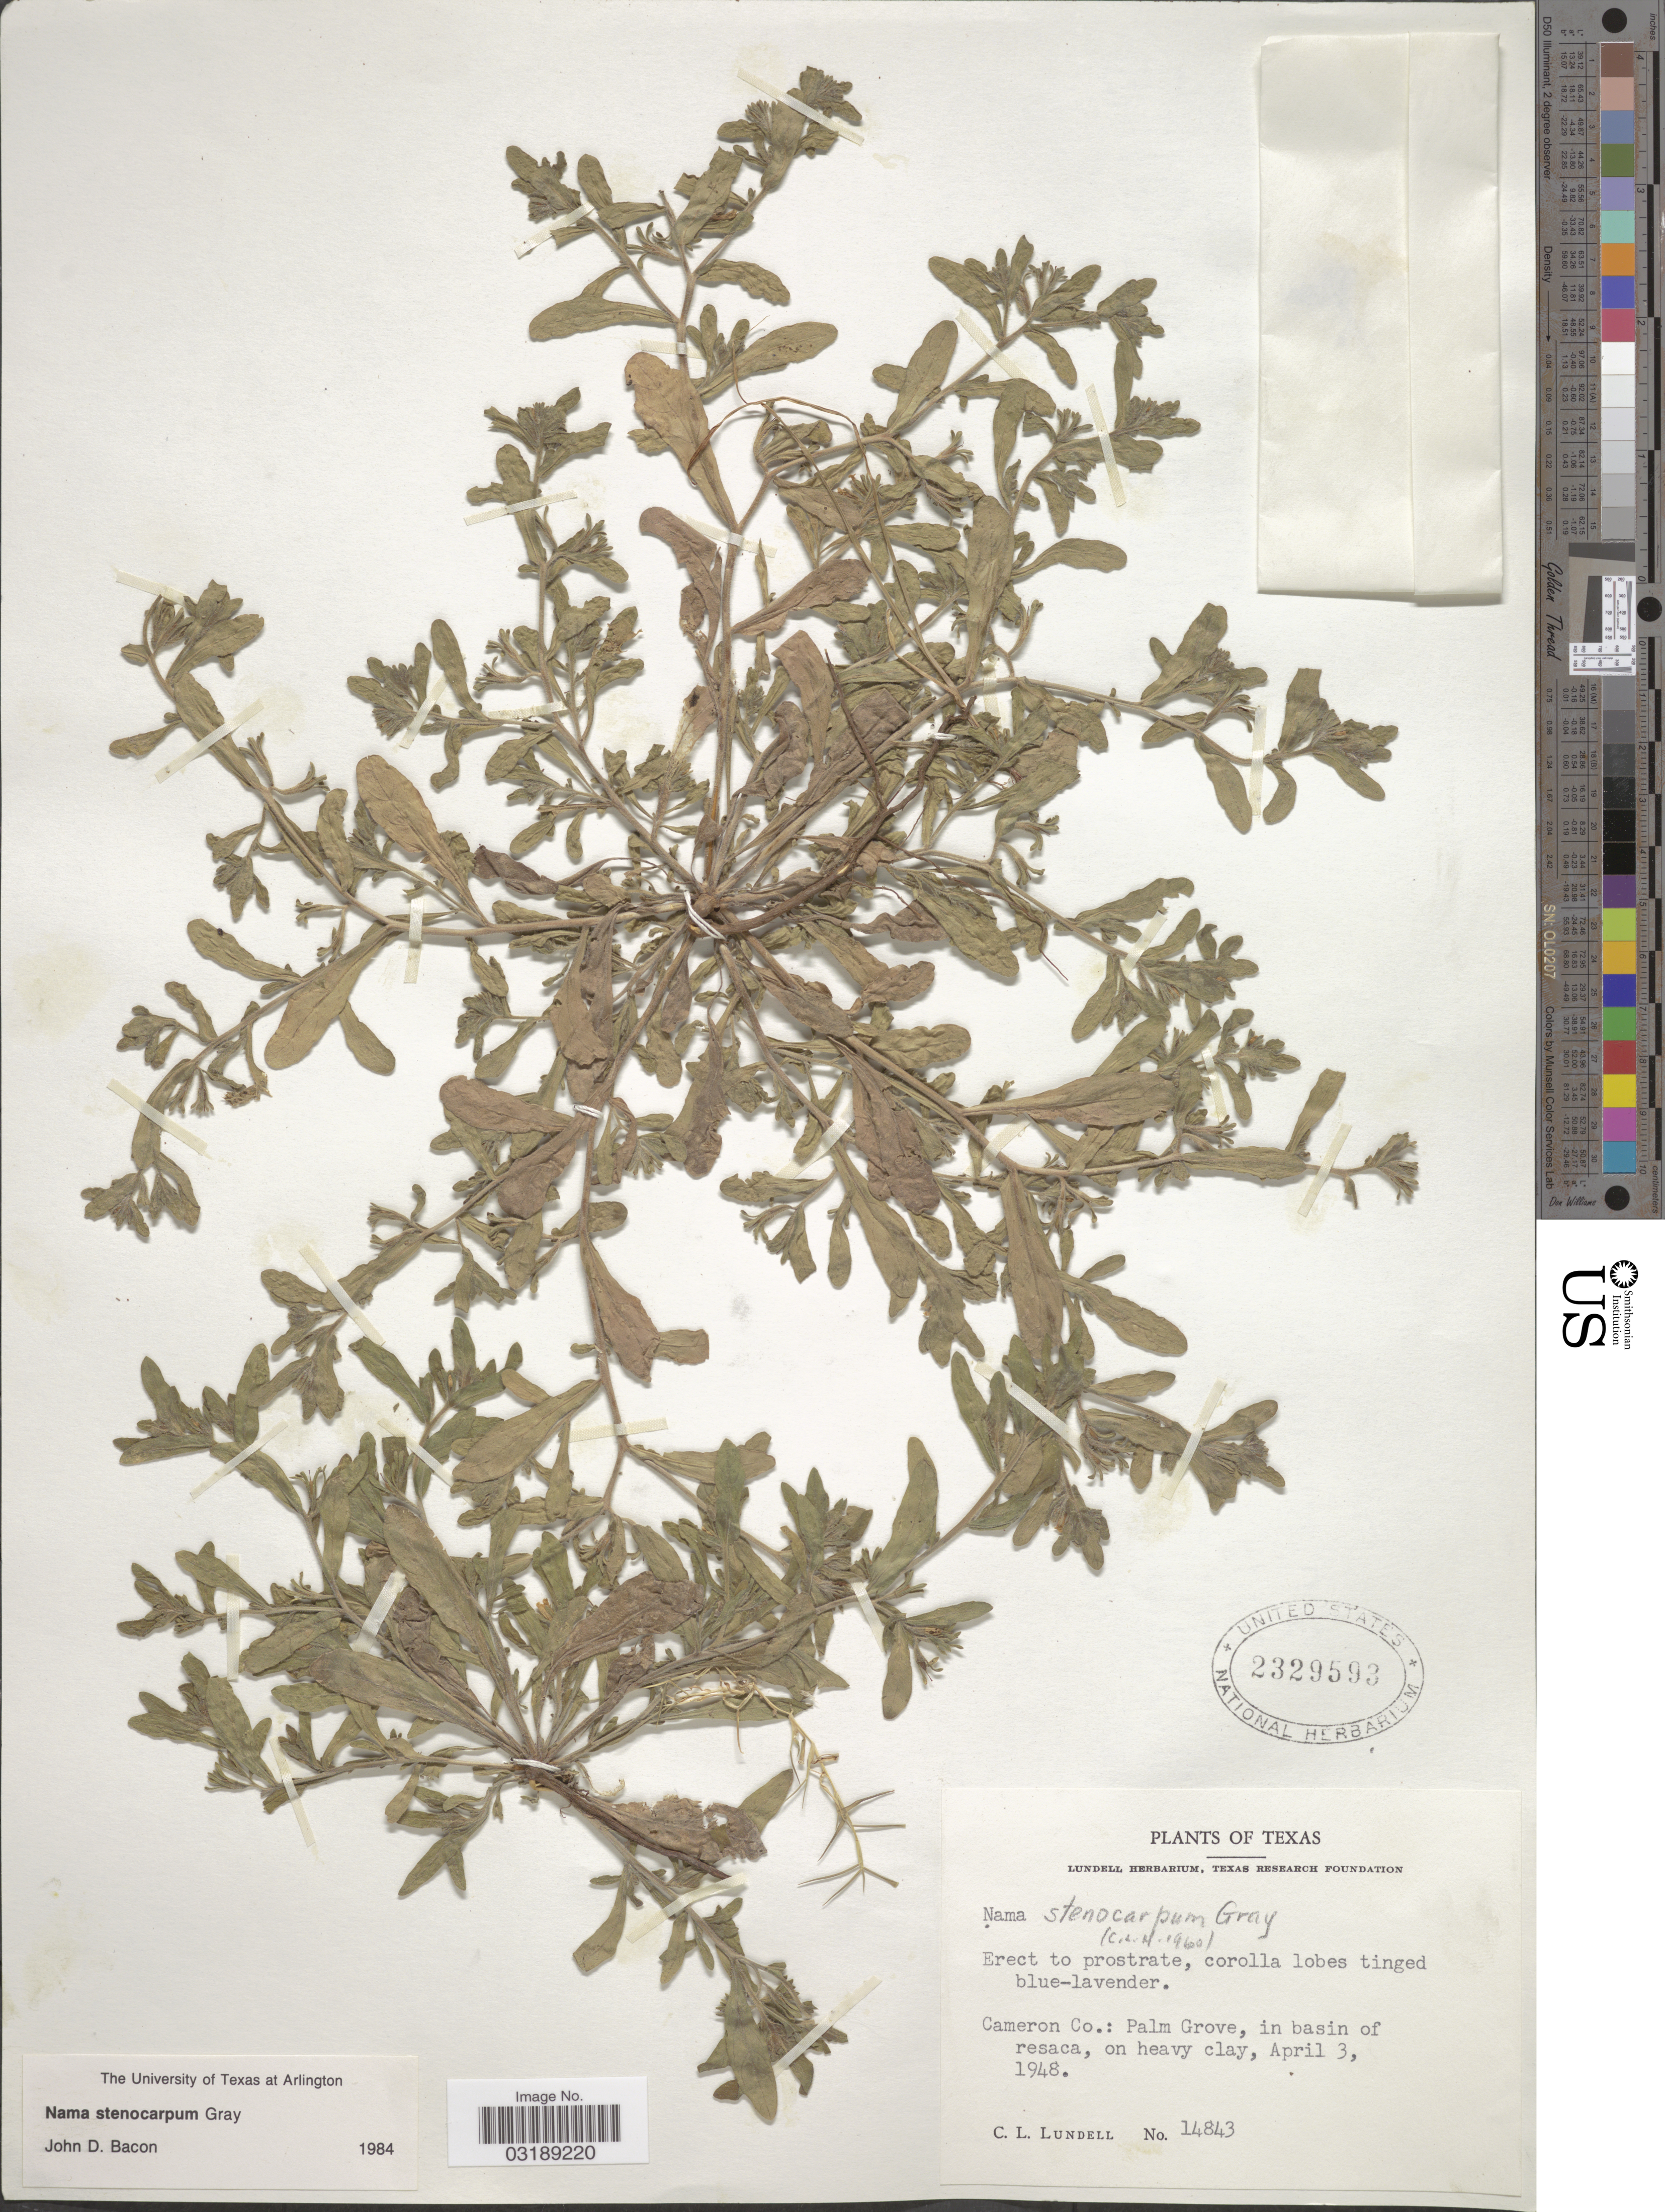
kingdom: Plantae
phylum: Tracheophyta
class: Magnoliopsida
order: Boraginales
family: Namaceae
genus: Nama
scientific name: Nama stenocarpum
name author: A. Gray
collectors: C. L. Lundell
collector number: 14843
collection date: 1948-04-03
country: United States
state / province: Texas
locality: Cameron Co.: Palm Grove, in basin of resaca, on heavy clay.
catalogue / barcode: US 2329593